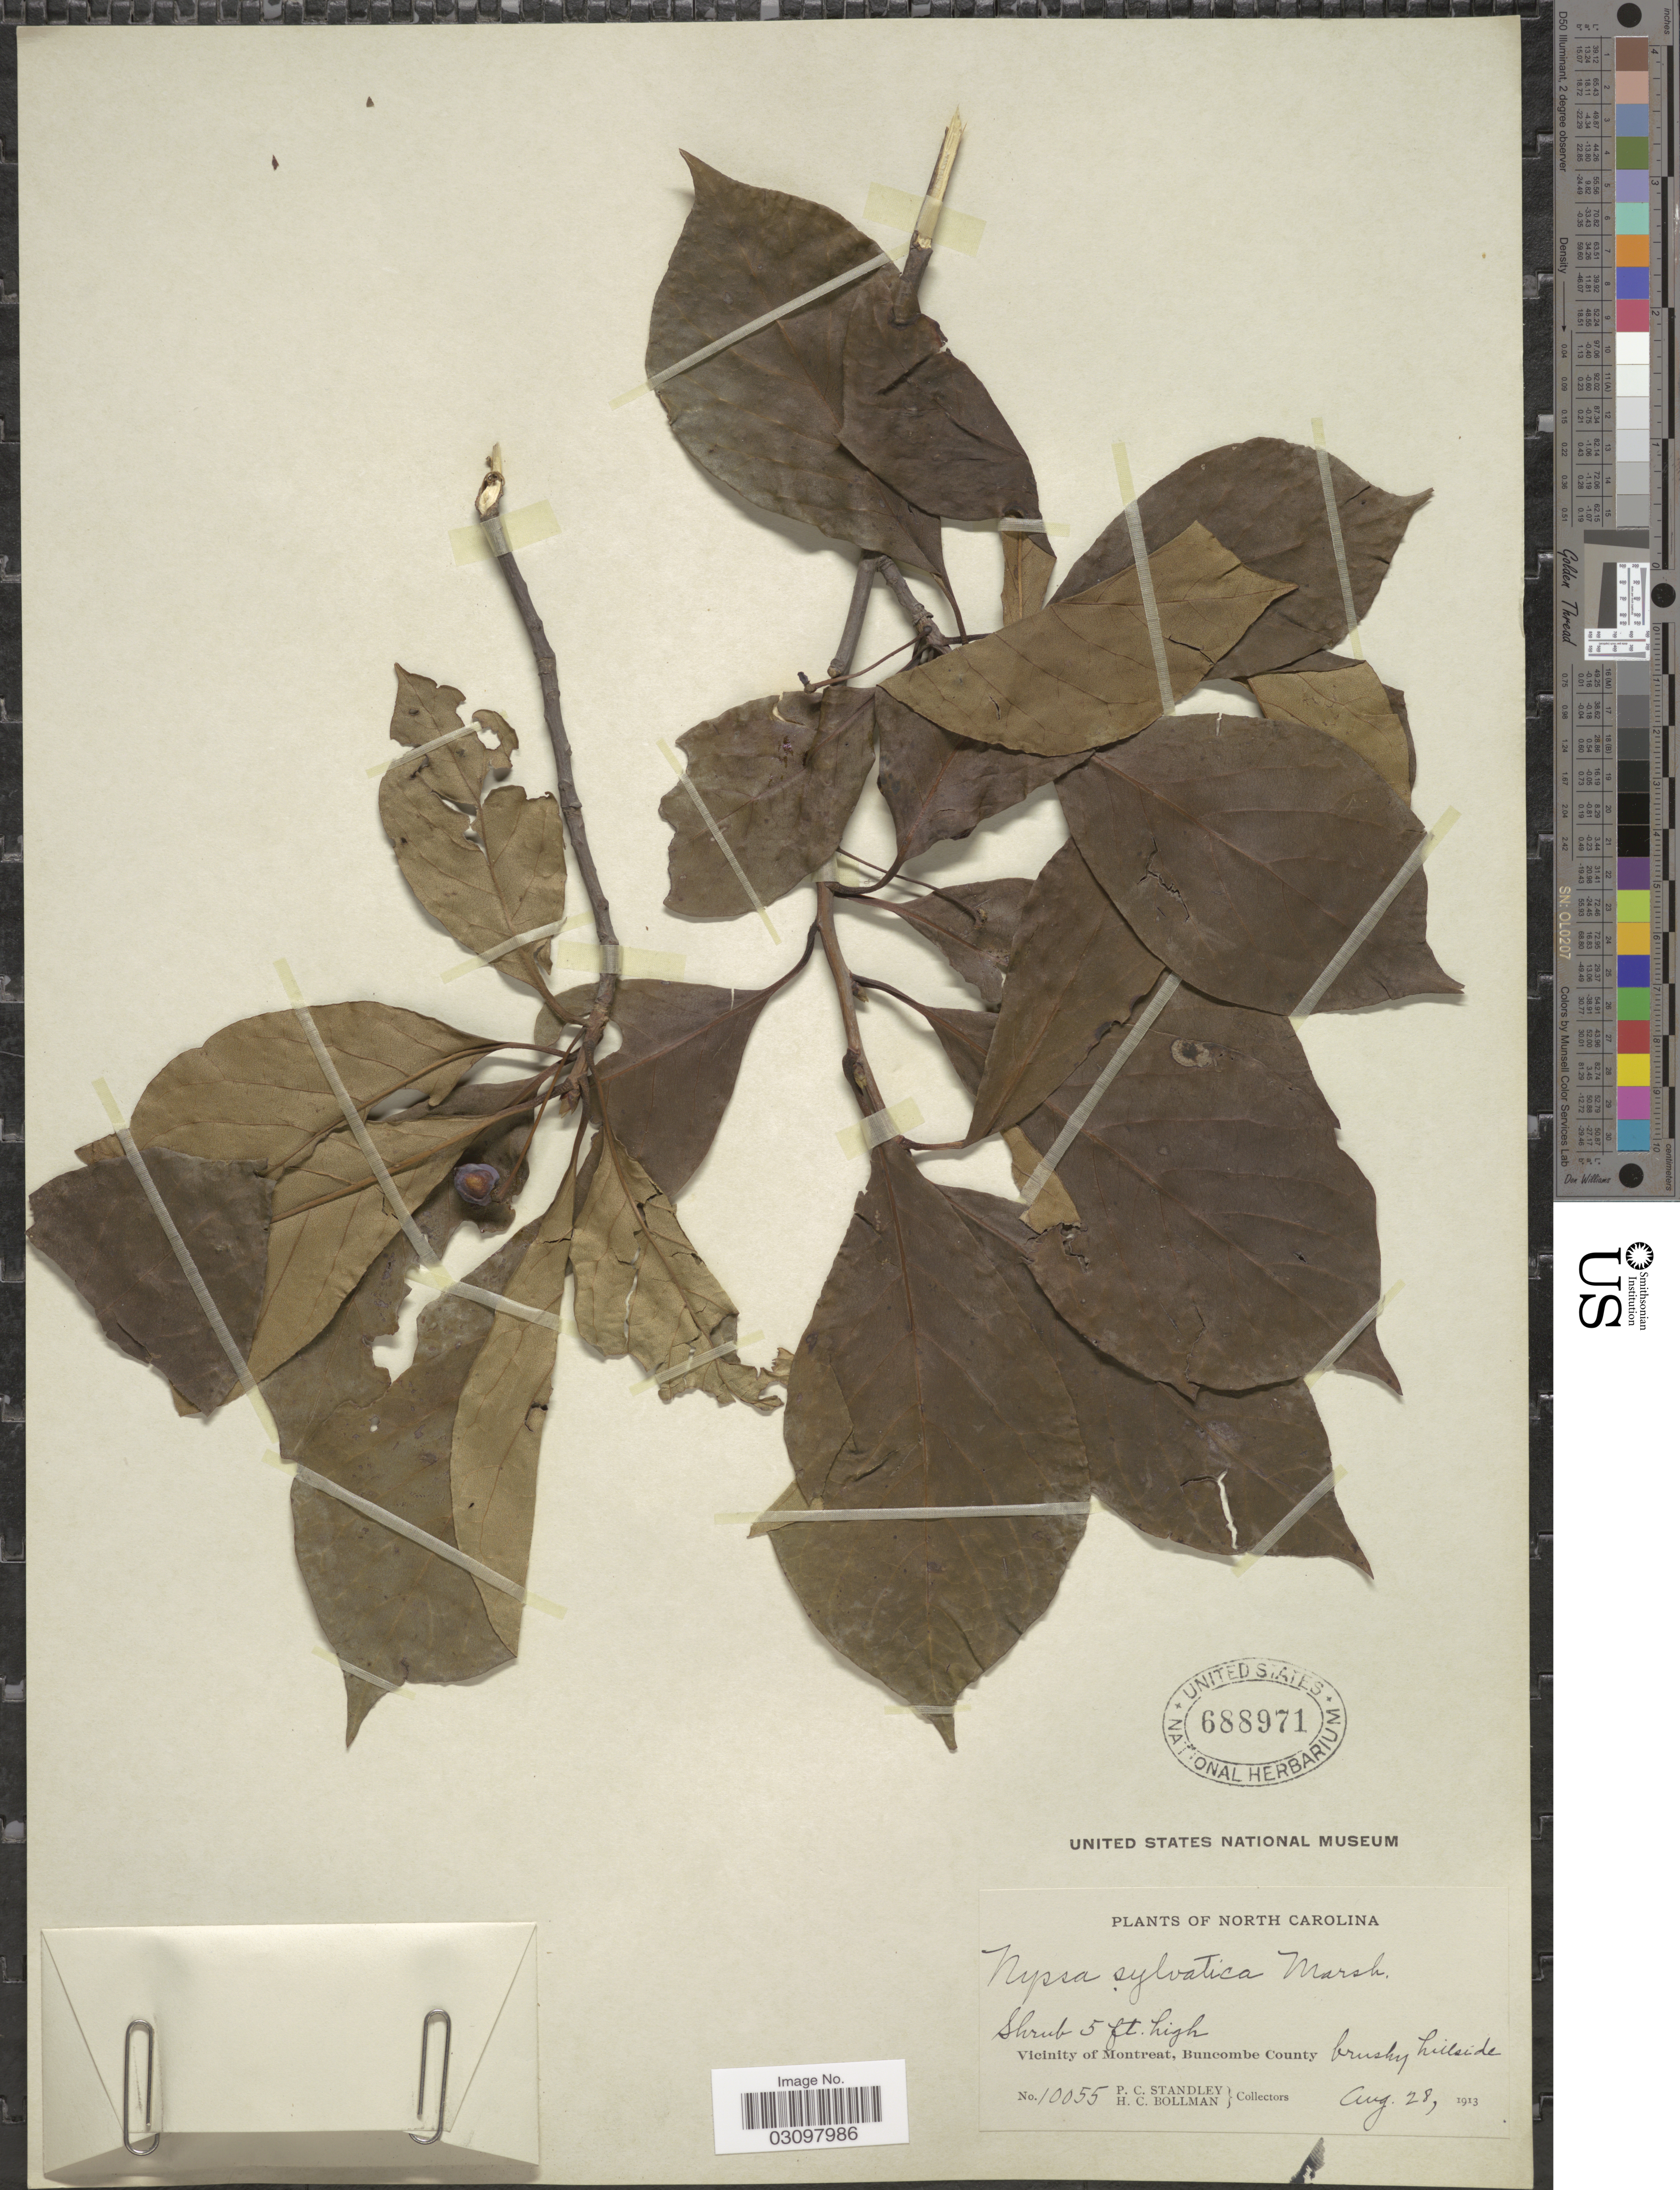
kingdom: Plantae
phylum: Tracheophyta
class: Magnoliopsida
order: Cornales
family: Nyssaceae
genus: Nyssa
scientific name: Nyssa sylvatica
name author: Marshall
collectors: P. C. Standley & H. C. Bollman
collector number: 10055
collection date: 1913-08-28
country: United States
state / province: North Carolina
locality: Vicinity of Montreat, Buncombe County.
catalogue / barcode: US 688971